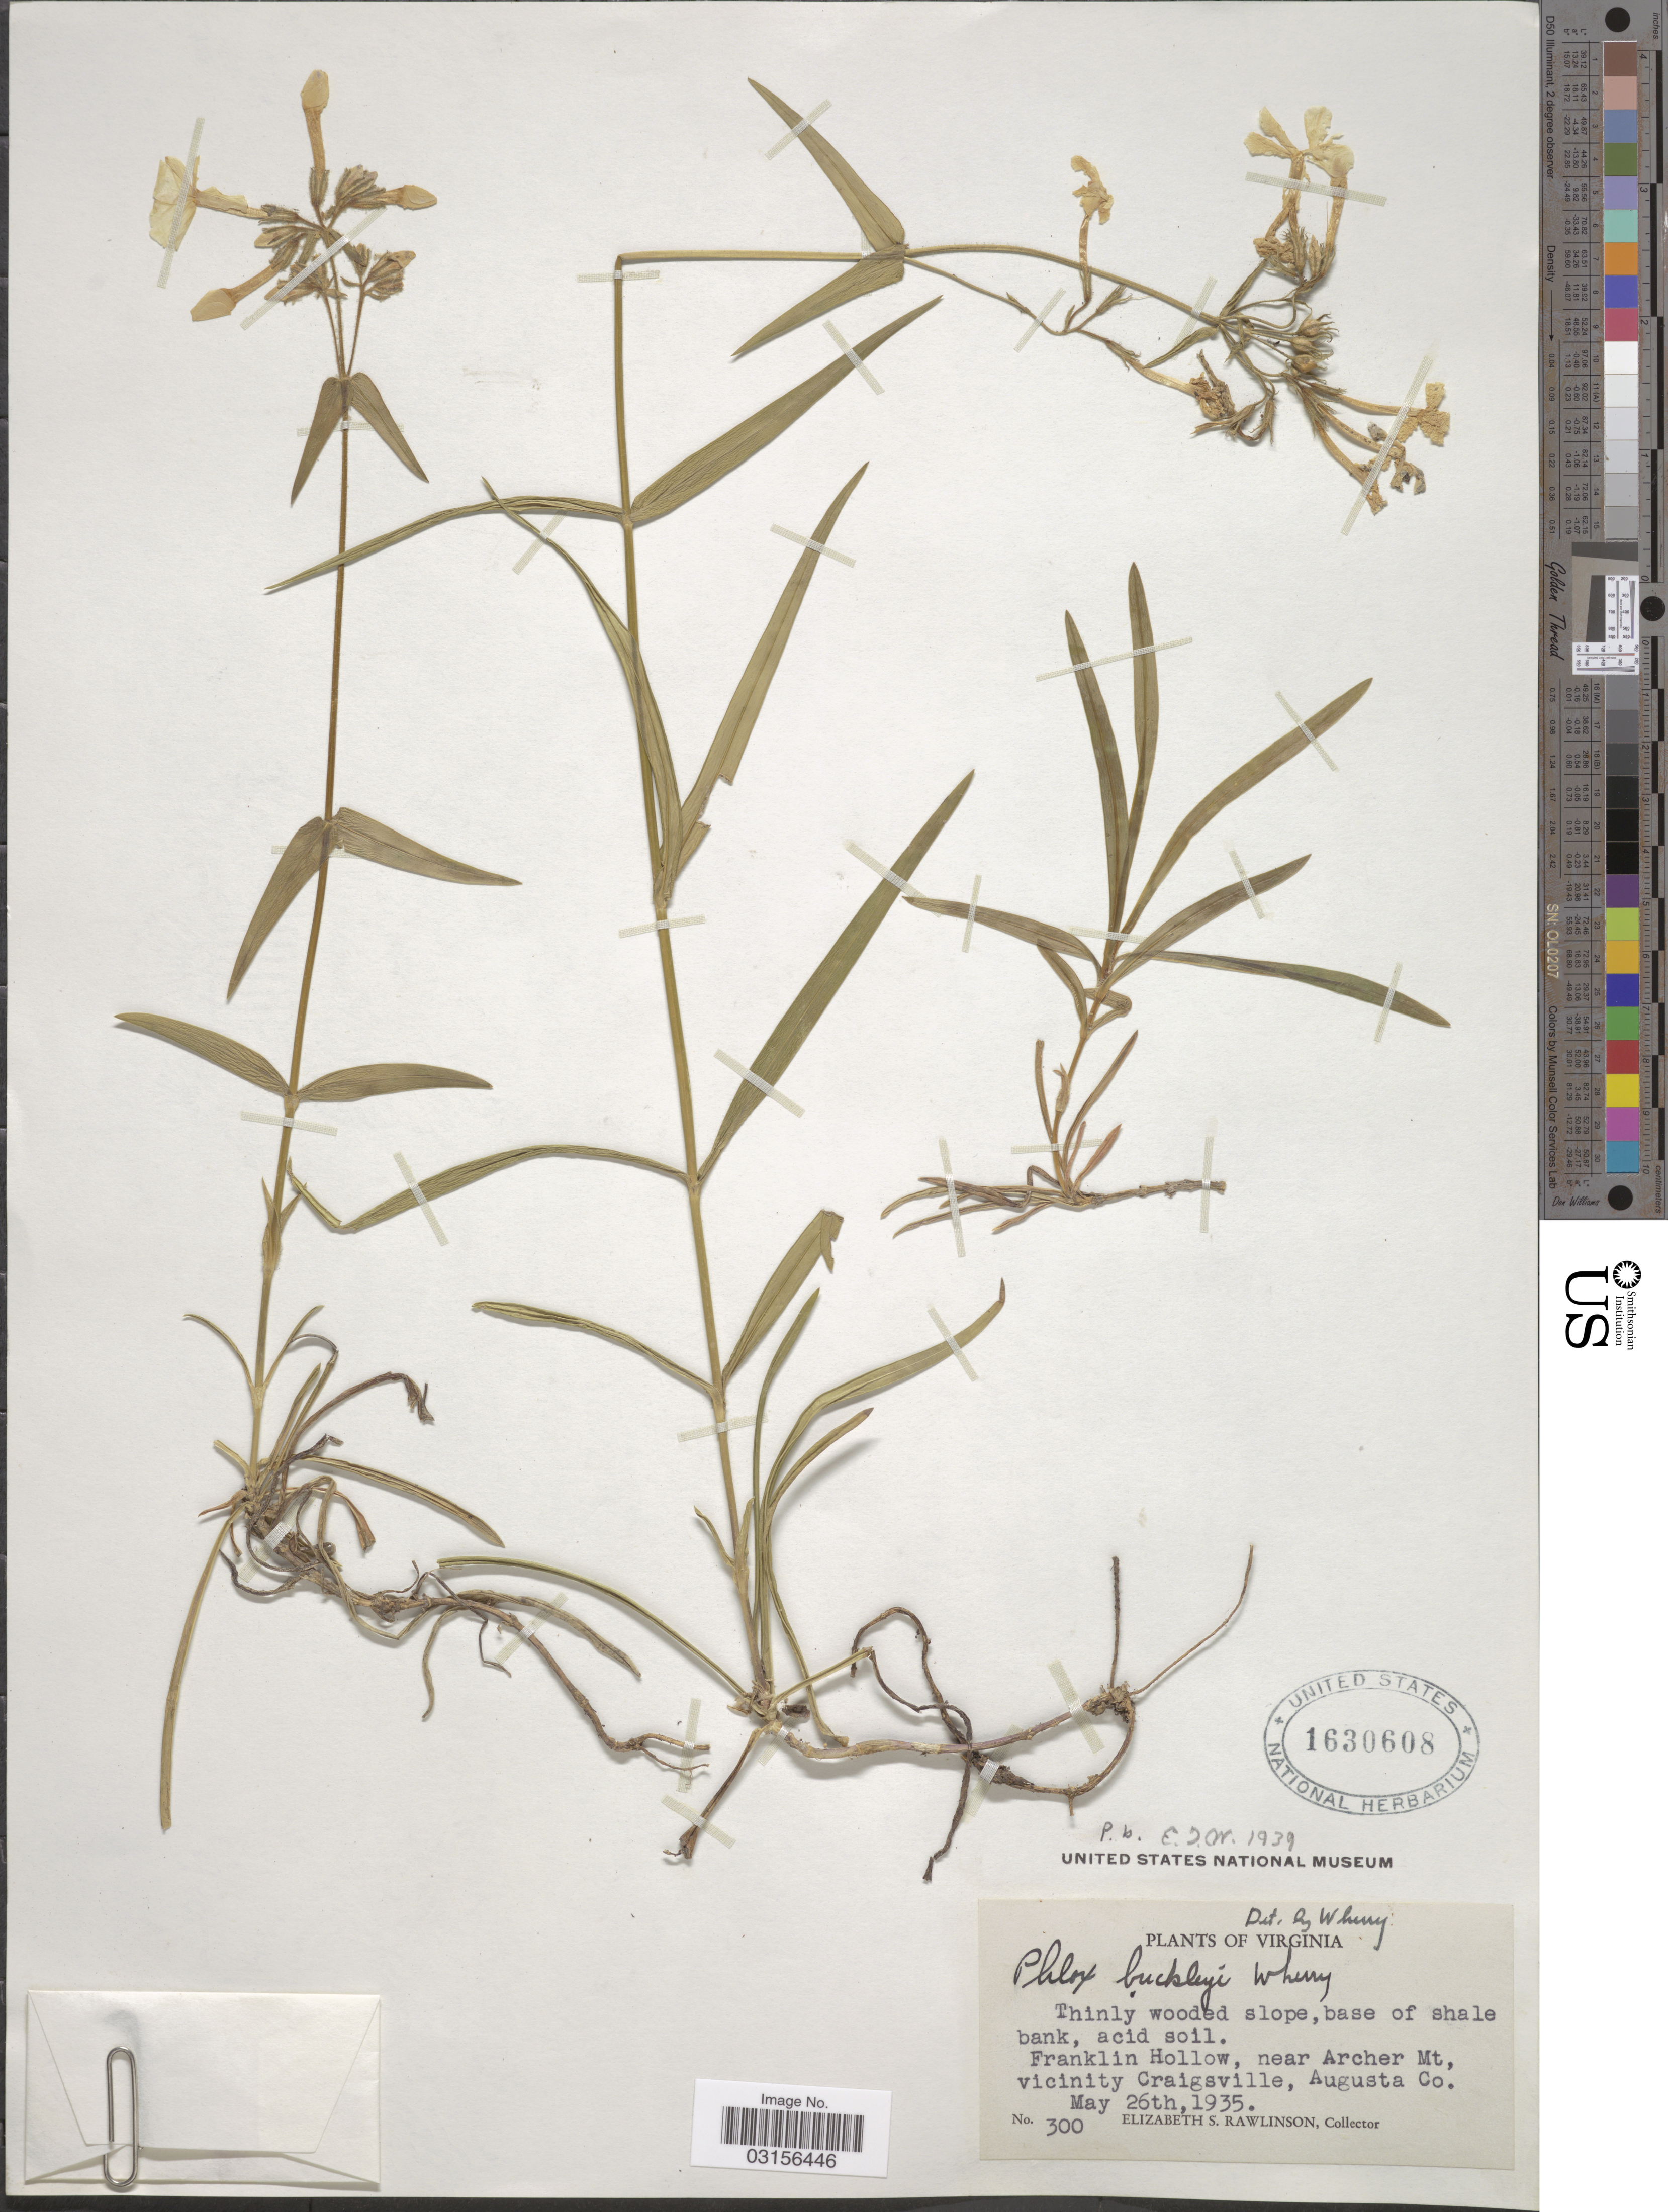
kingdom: Plantae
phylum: Tracheophyta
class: Magnoliopsida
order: Ericales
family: Polemoniaceae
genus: Phlox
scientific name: Phlox buckleyi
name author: Wherry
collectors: E. S. Rawlinson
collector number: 300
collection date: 1935-05-26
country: United States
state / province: Virginia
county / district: Augusta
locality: Franklin Hollow, near Archer Mt, vicinity Craigsville, Augusta Co.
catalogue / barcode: US 1630608